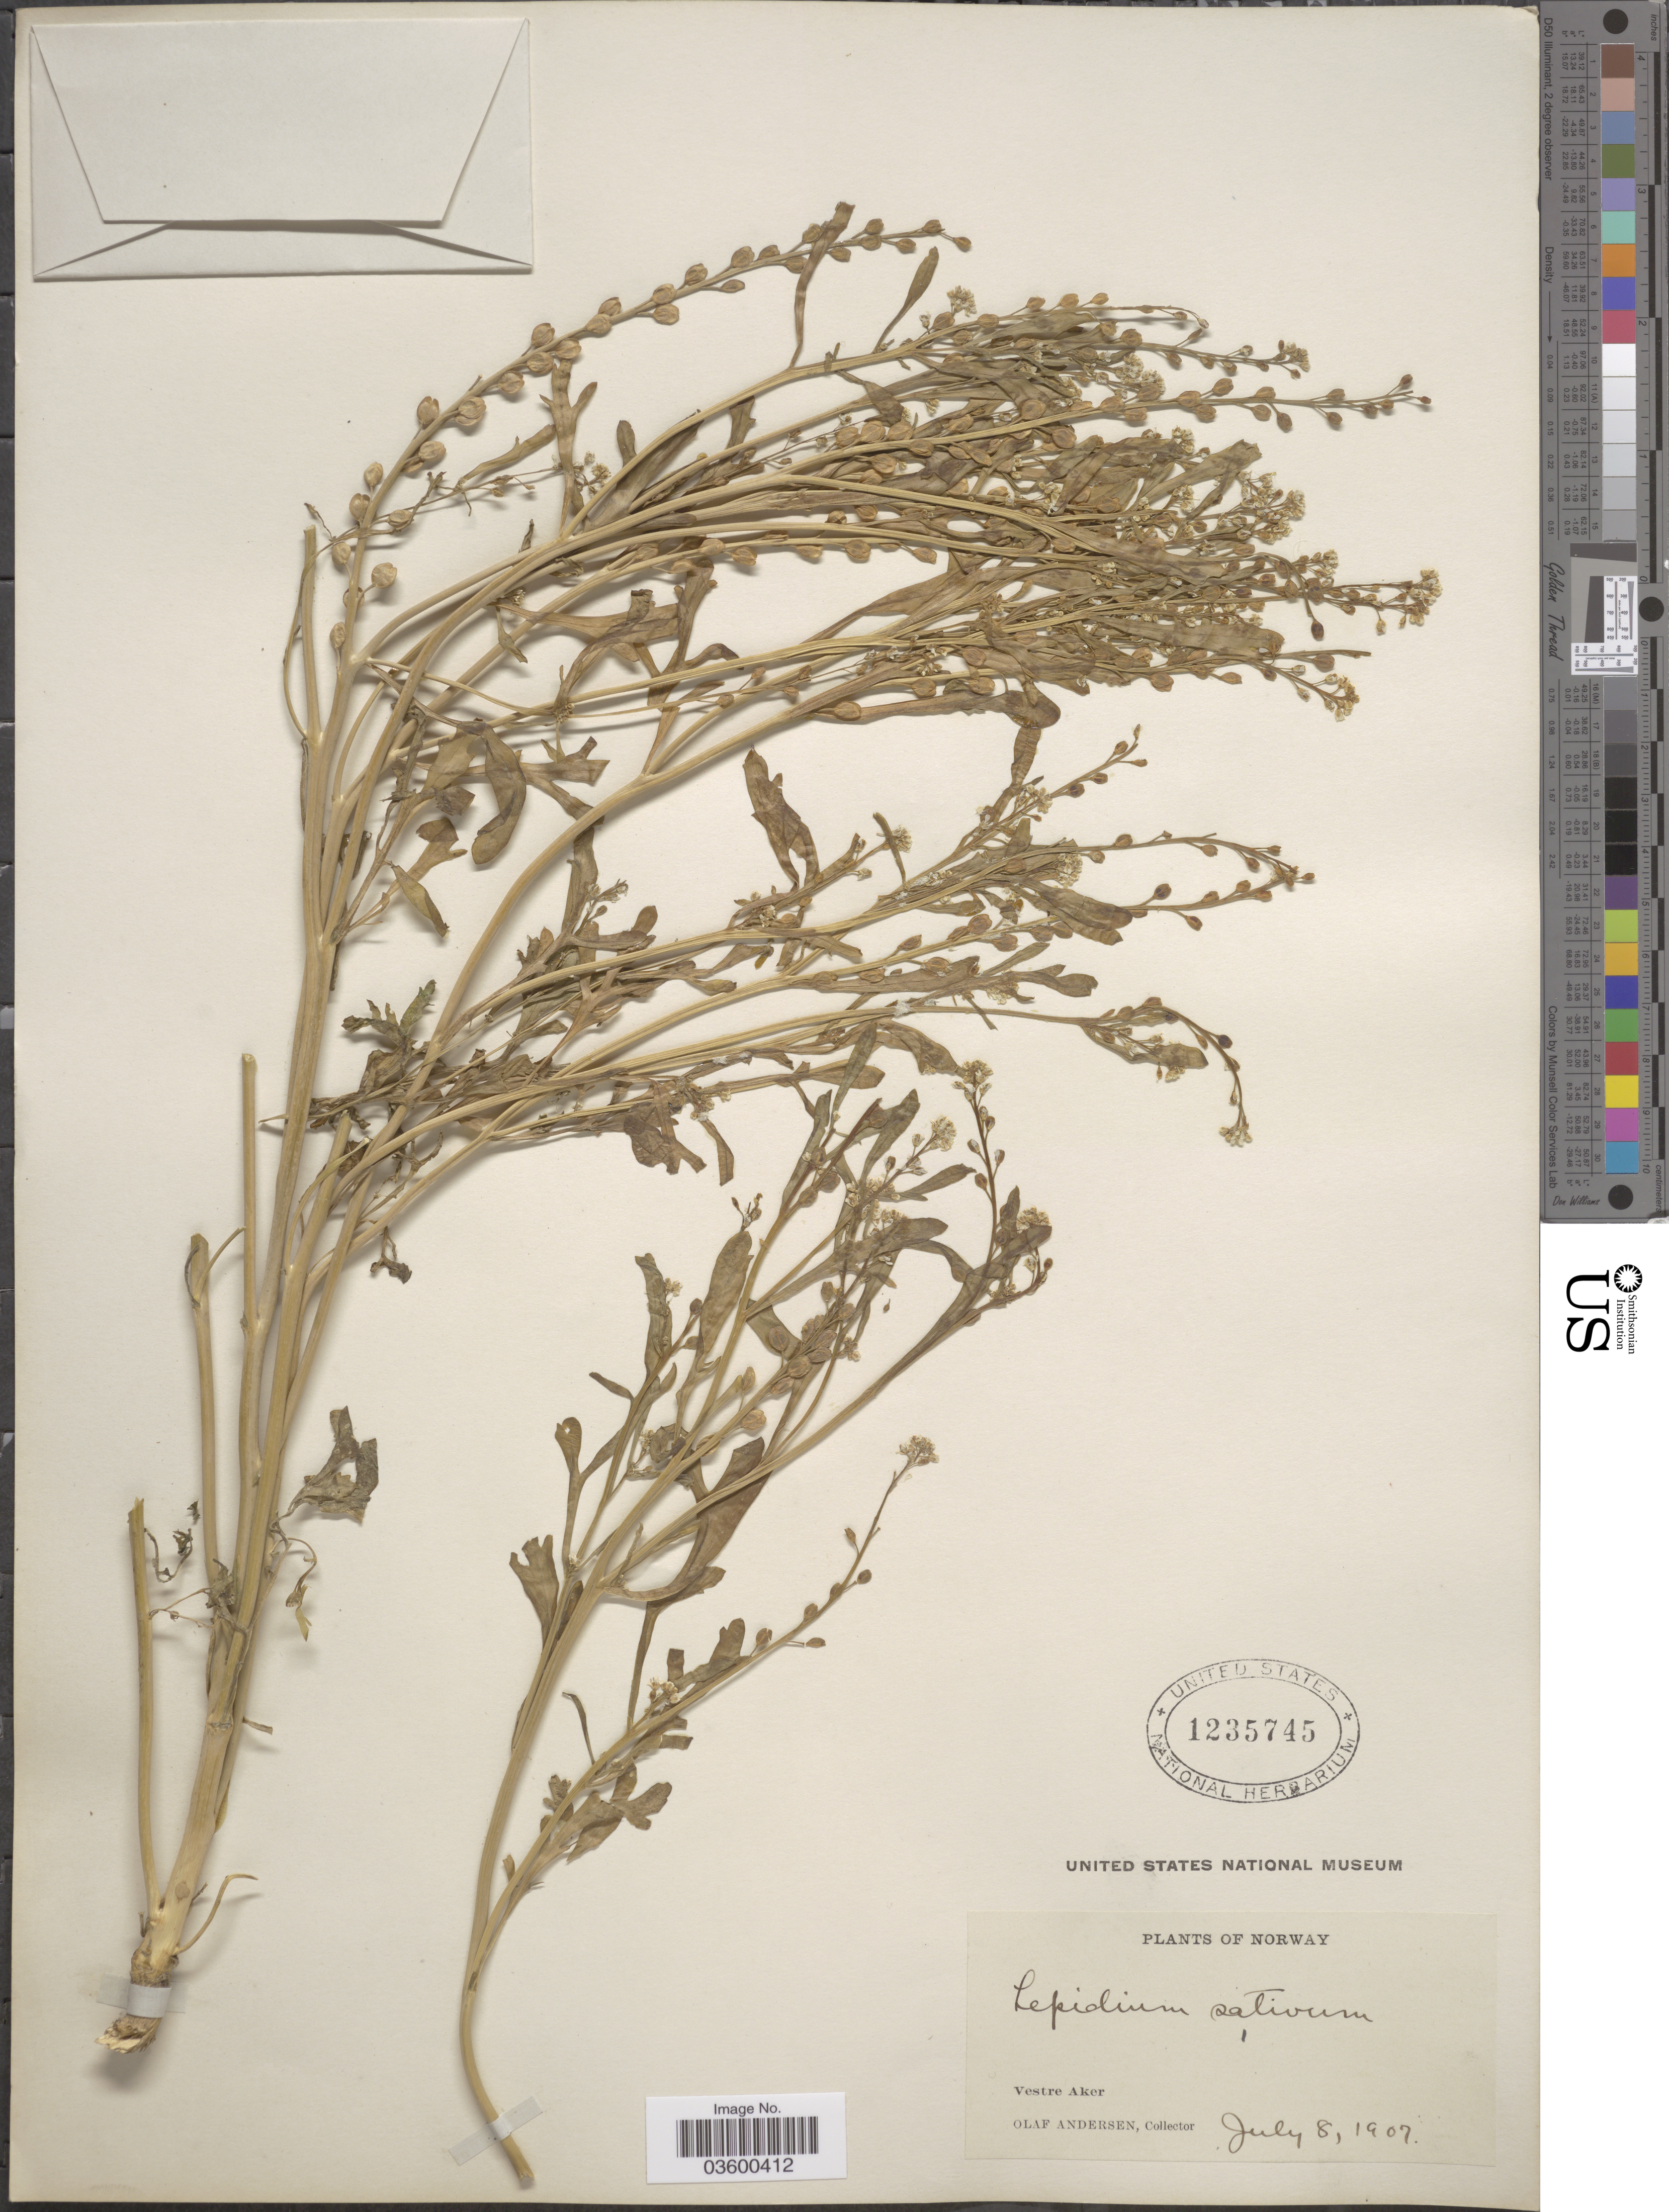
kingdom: Plantae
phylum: Tracheophyta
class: Magnoliopsida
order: Brassicales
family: Brassicaceae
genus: Lepidium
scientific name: Lepidium sativum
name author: L.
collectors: O. Andersen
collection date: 1907-06-08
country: Norway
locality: Vestre Aker.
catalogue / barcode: US 1235745